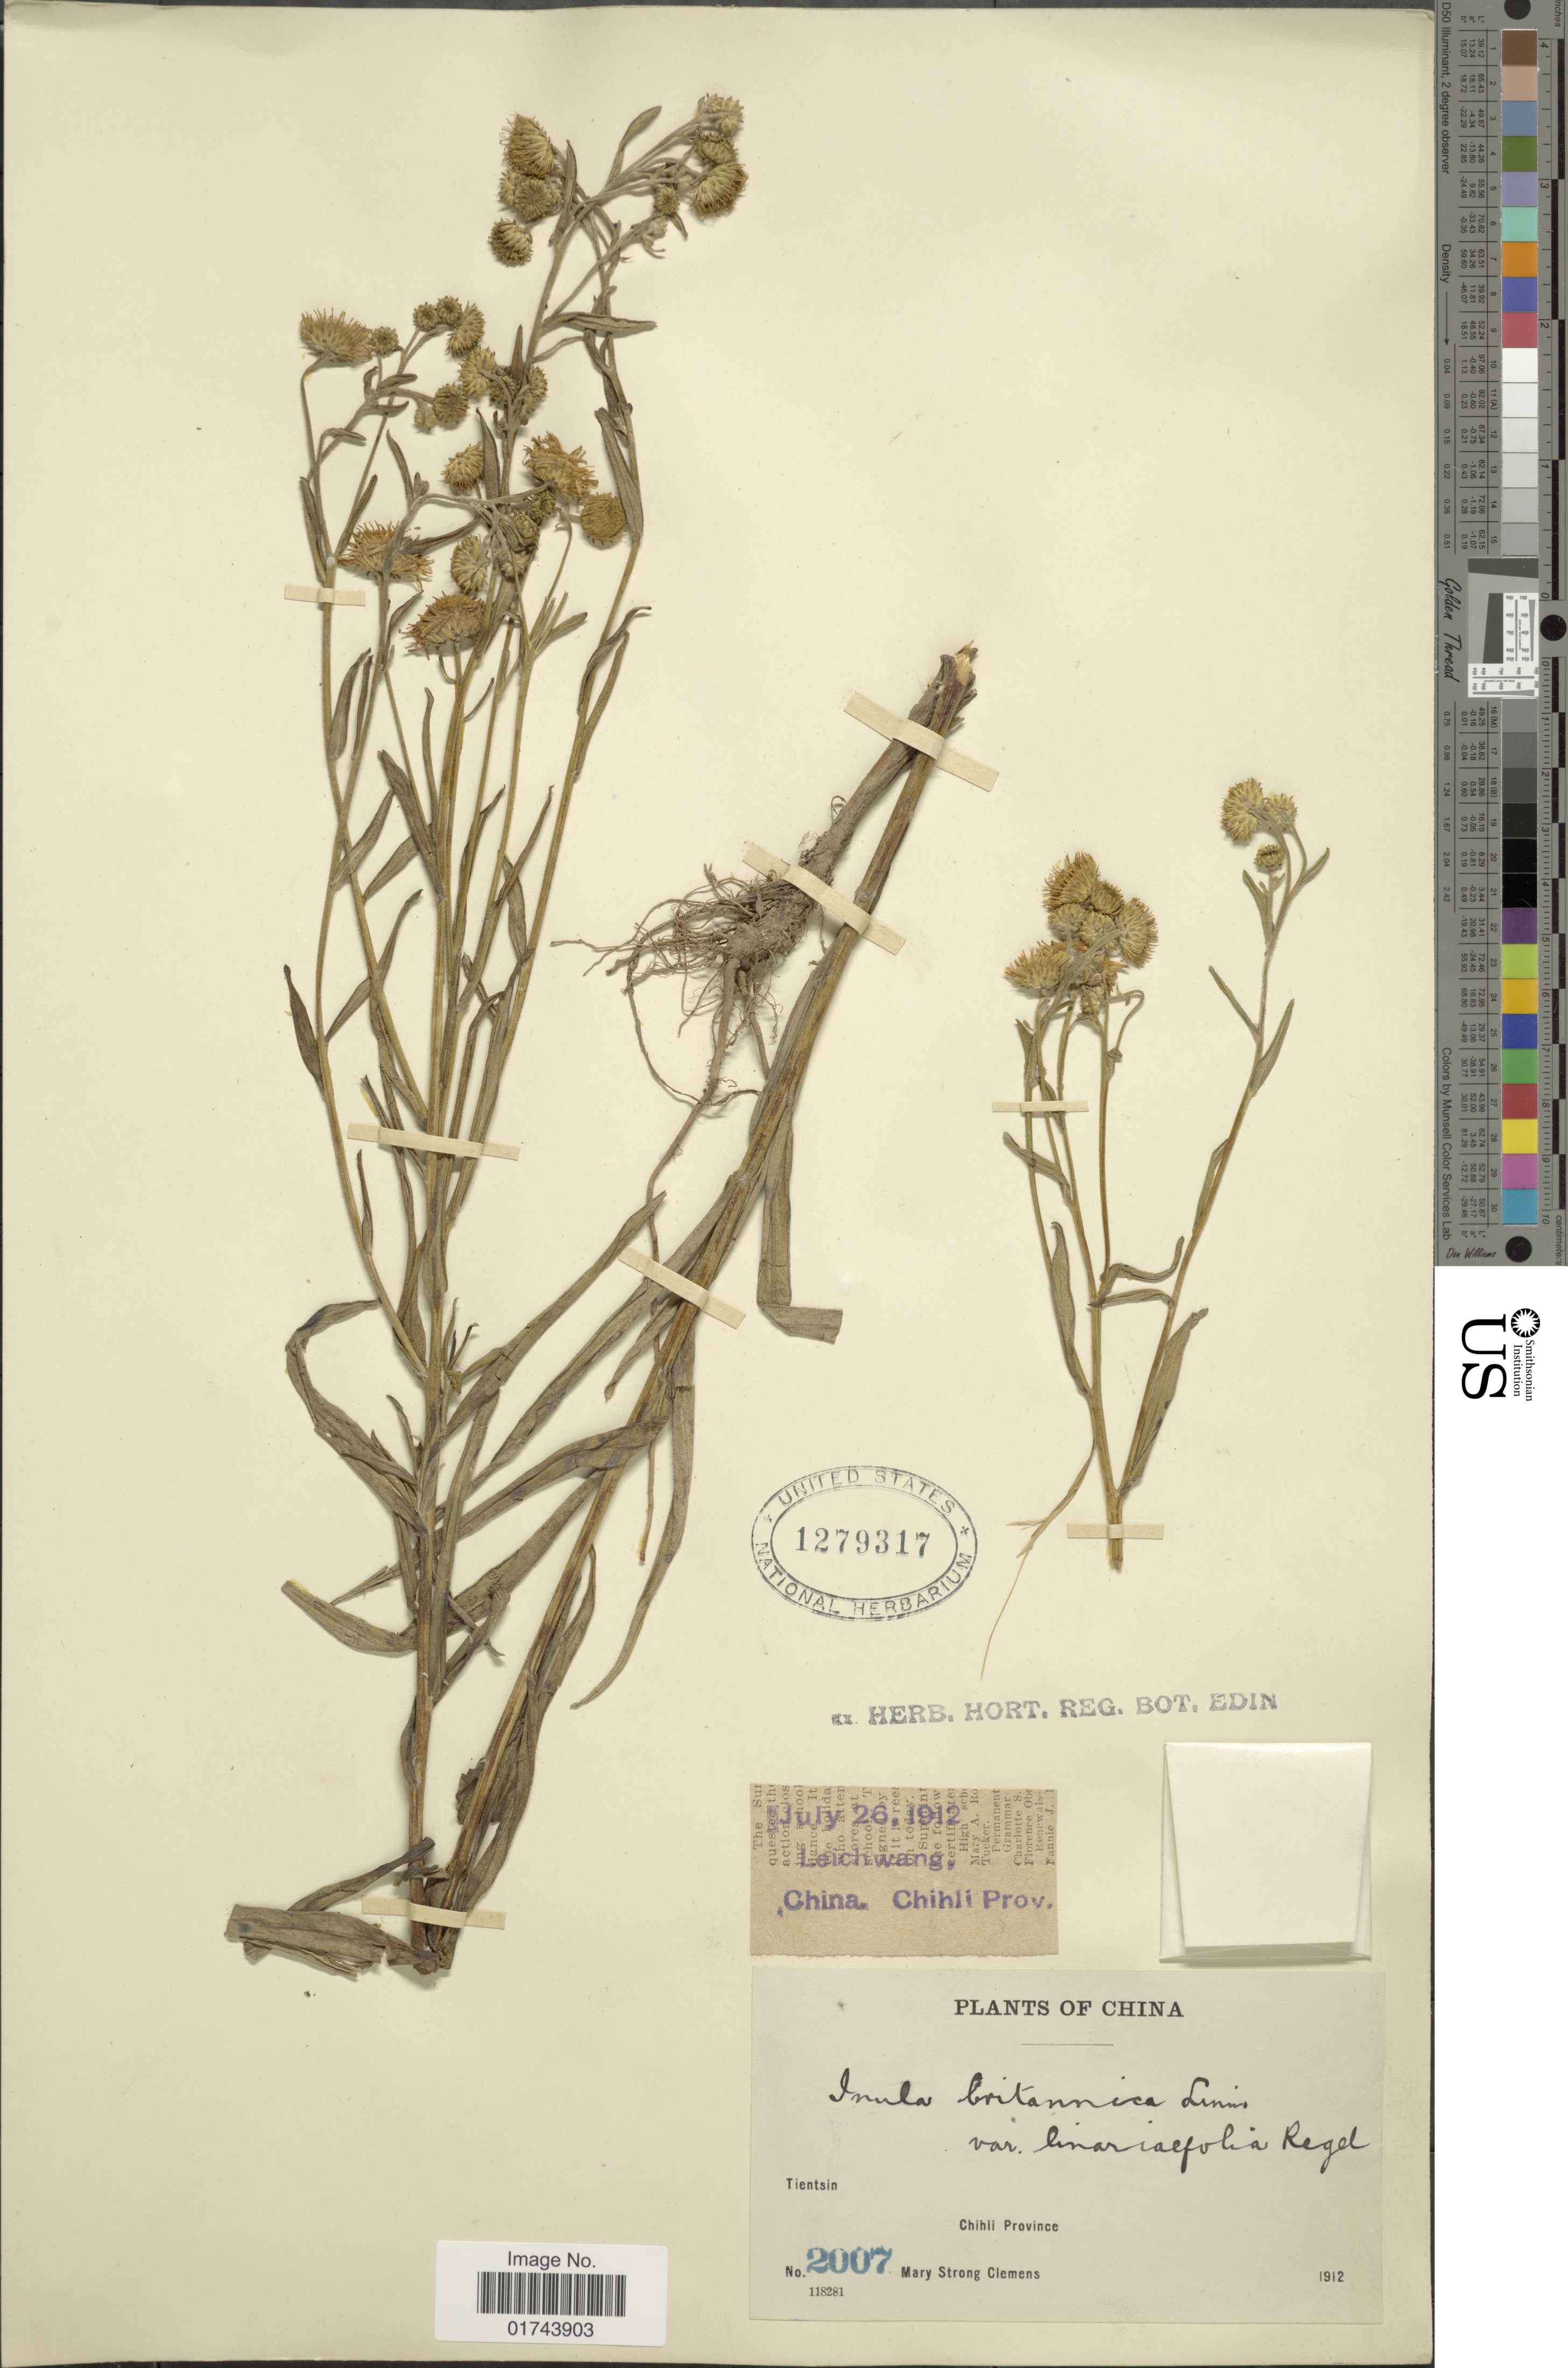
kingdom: Plantae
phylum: Tracheophyta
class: Magnoliopsida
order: Asterales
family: Asteraceae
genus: Inula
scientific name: Inula britannica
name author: L.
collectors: M. S. Clemens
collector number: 2007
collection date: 1912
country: China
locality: Tientsin, Chihli Province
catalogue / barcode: US 1279317